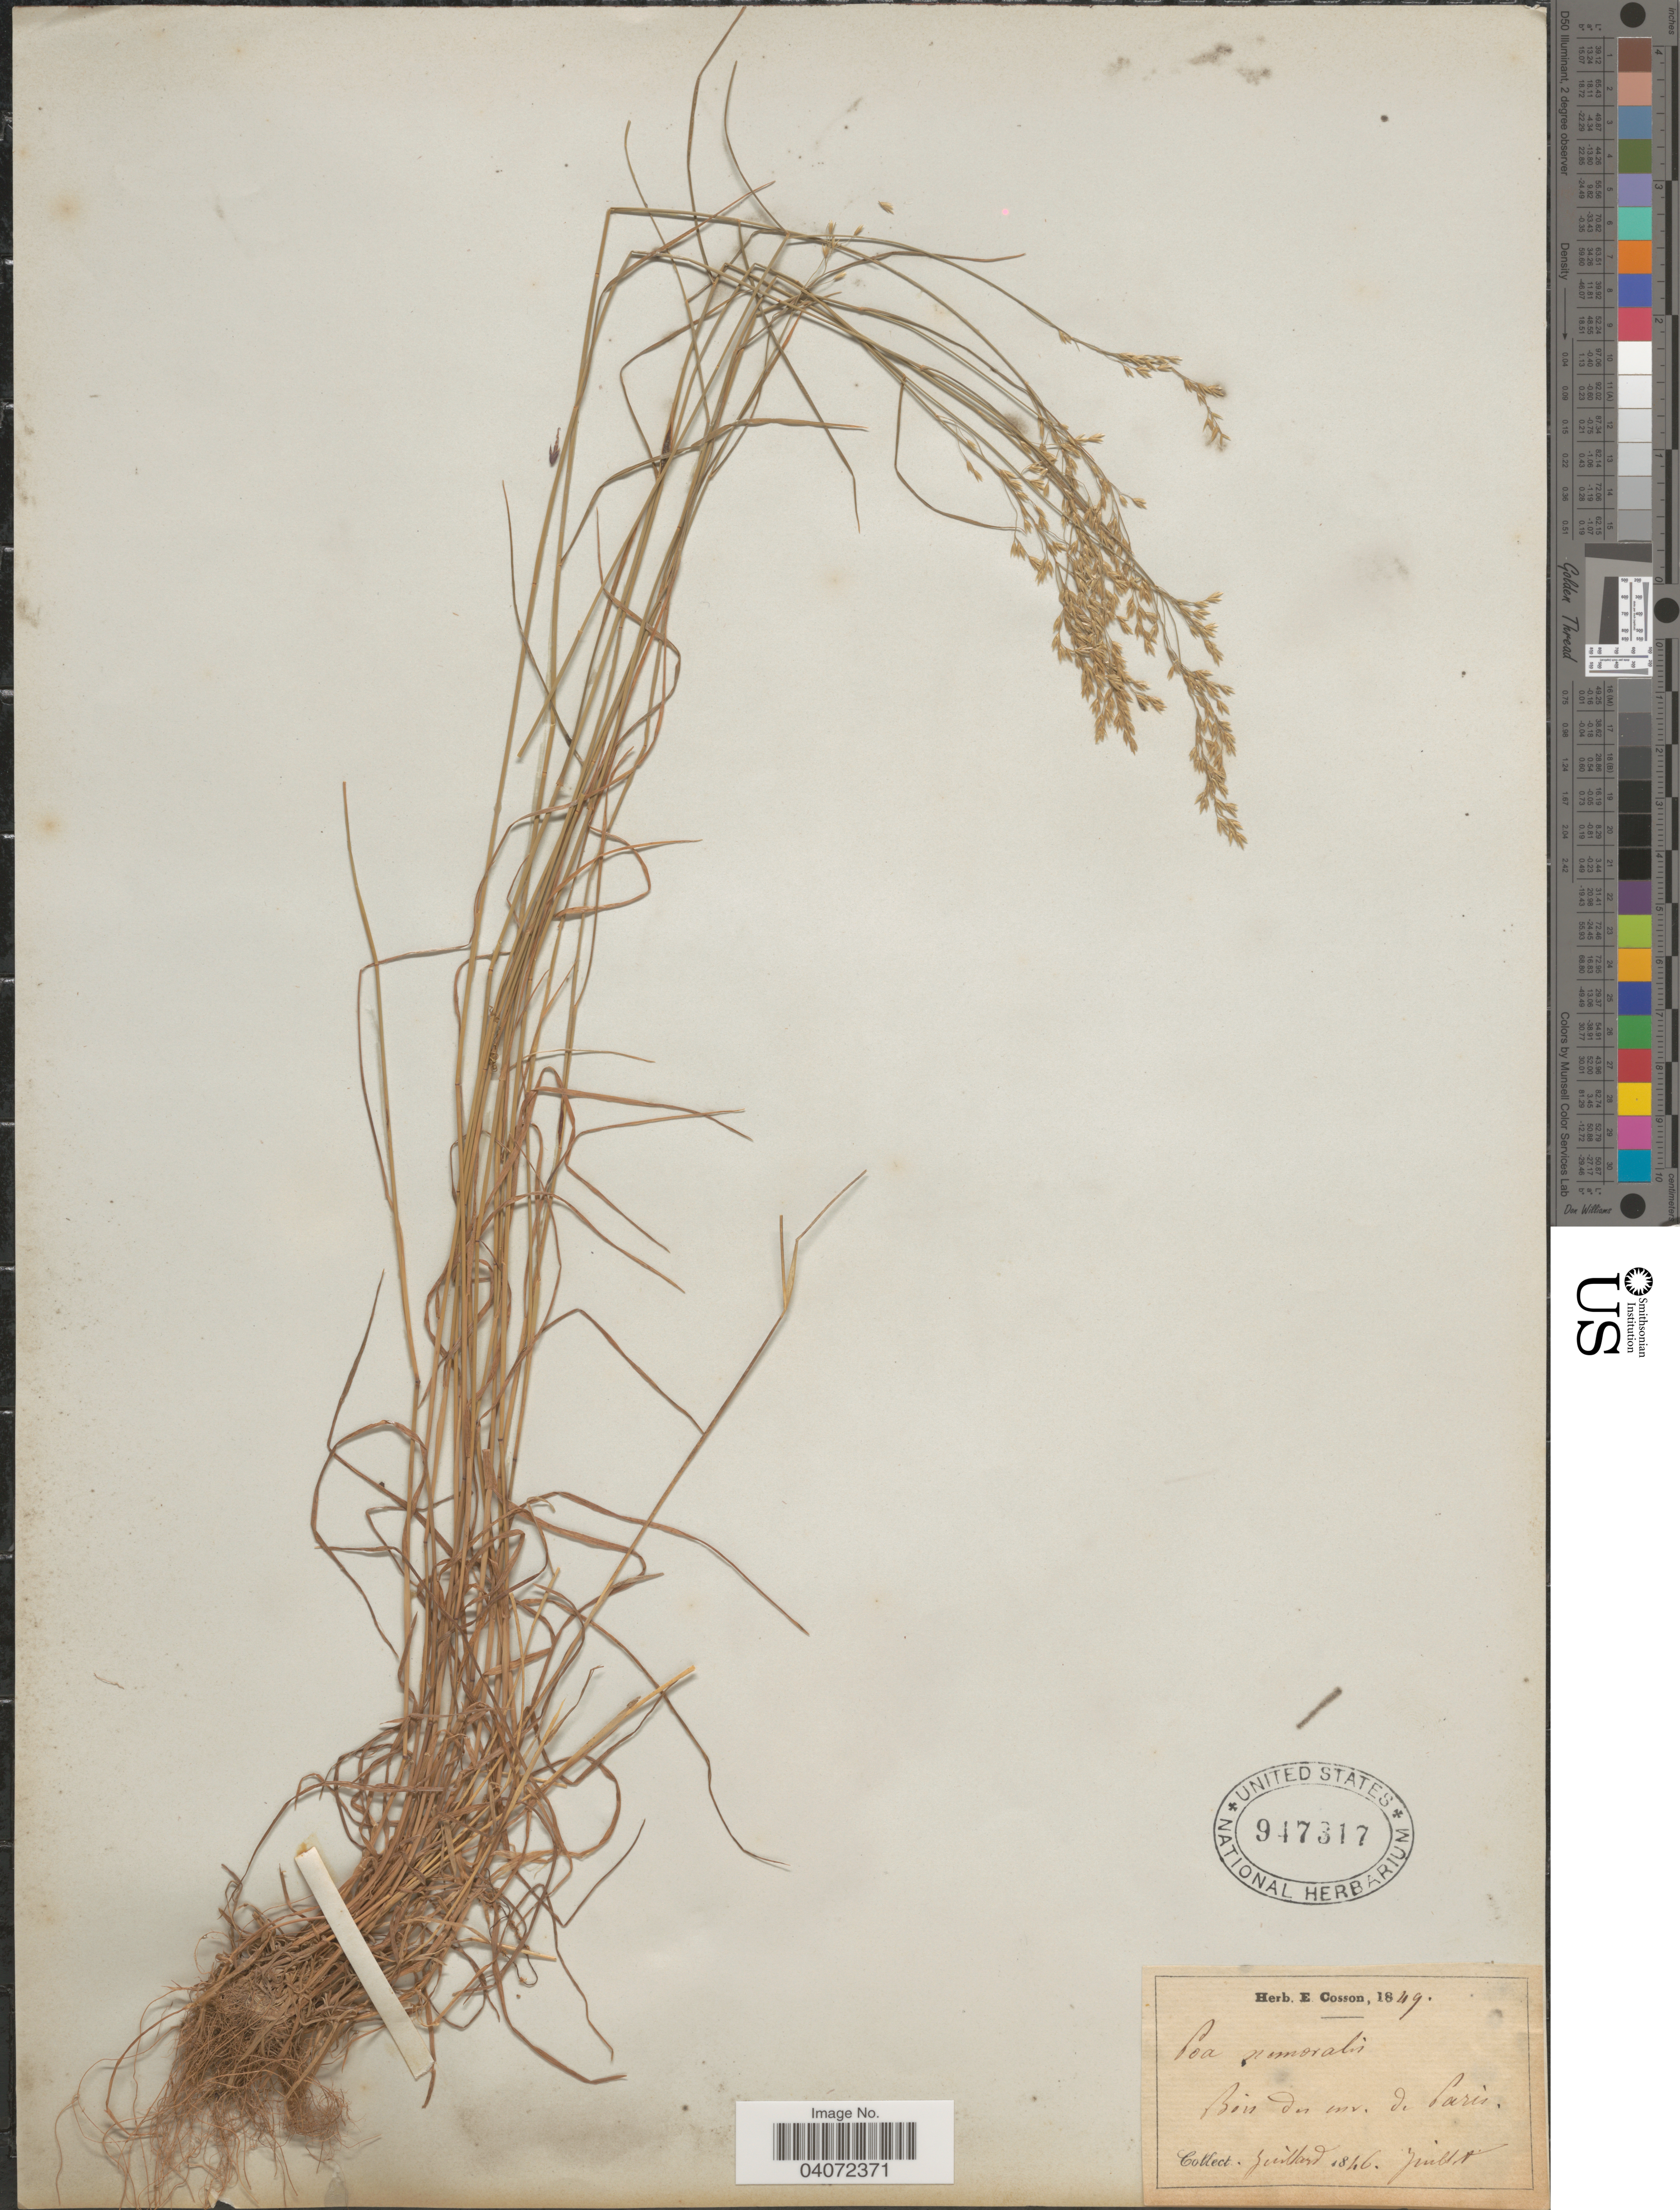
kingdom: Plantae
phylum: Tracheophyta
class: Liliopsida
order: Poales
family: Poaceae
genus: Poa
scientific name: Poa nemoralis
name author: L.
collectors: Guillard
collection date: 1846-07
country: France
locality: Bois des env. de Paris.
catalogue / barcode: US 947317